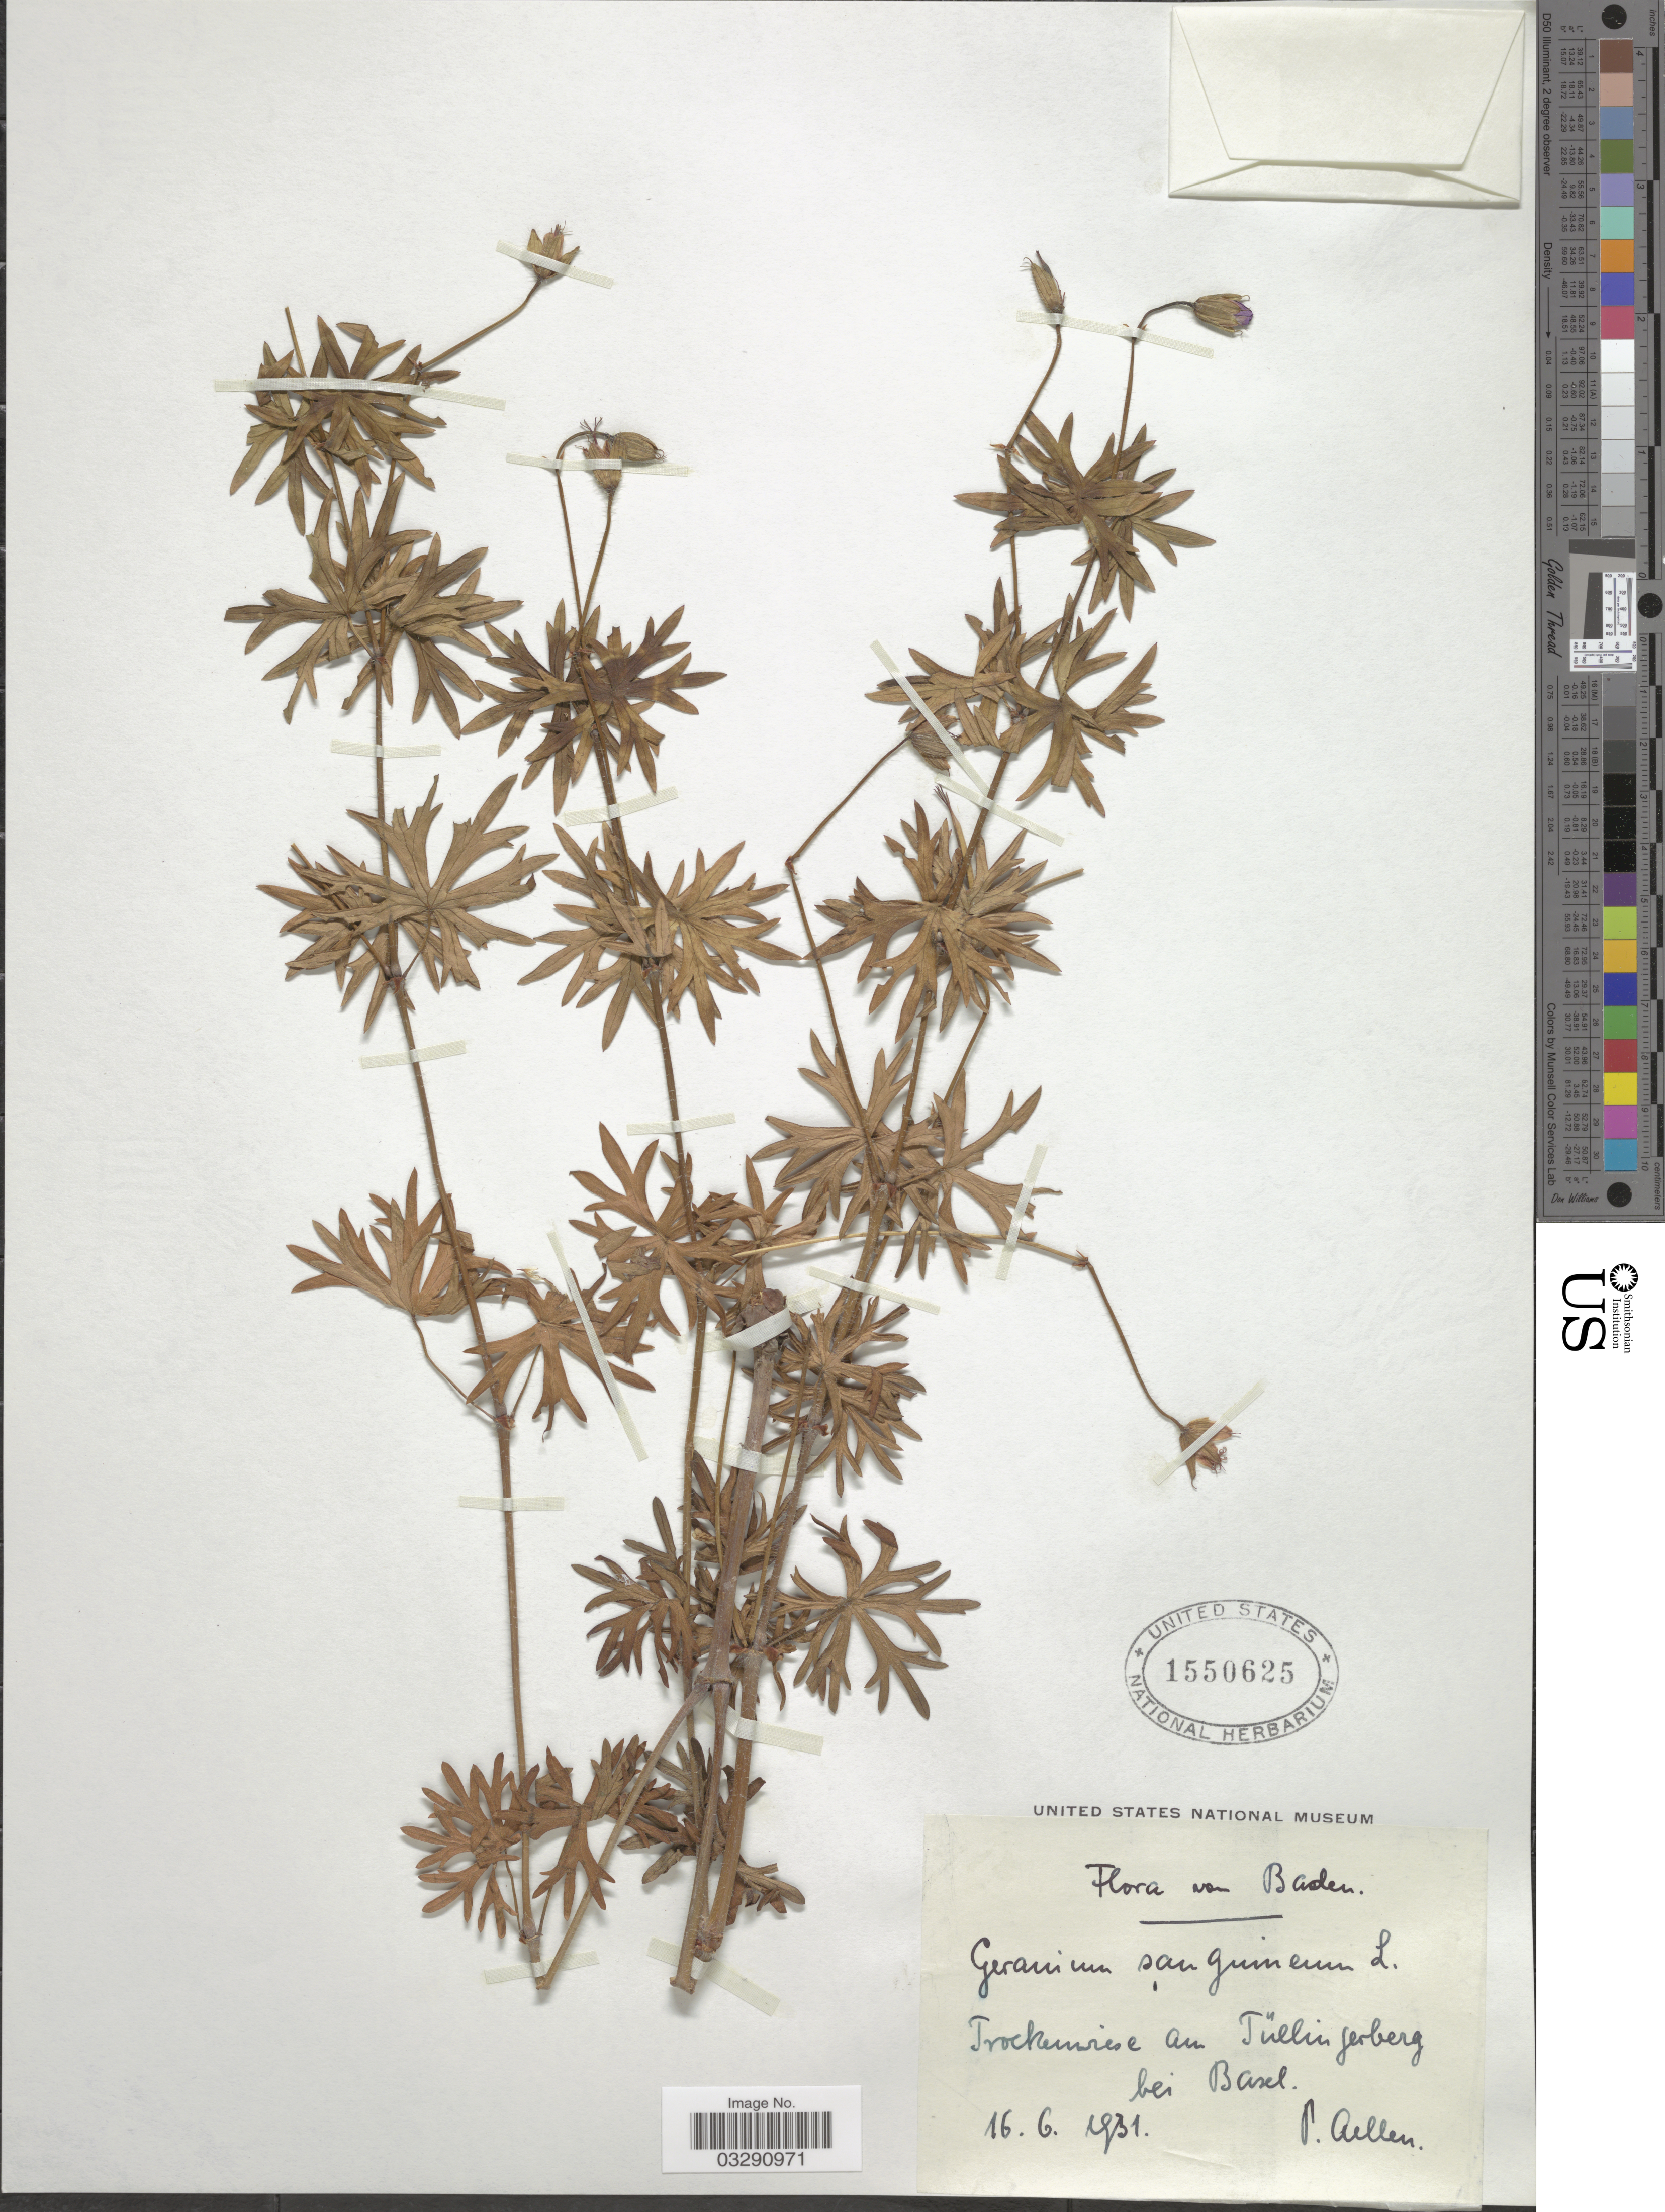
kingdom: Plantae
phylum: Tracheophyta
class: Magnoliopsida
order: Geraniales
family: Geraniaceae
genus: Geranium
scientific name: Geranium sanguineum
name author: L.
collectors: P. Aellen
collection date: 1931-06-16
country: Germany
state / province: Baden-Württemberg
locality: Baden, Trockenwiese [interpreted] am Tüllin gerberg [interpreted] bei Basel.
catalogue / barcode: US 1550625